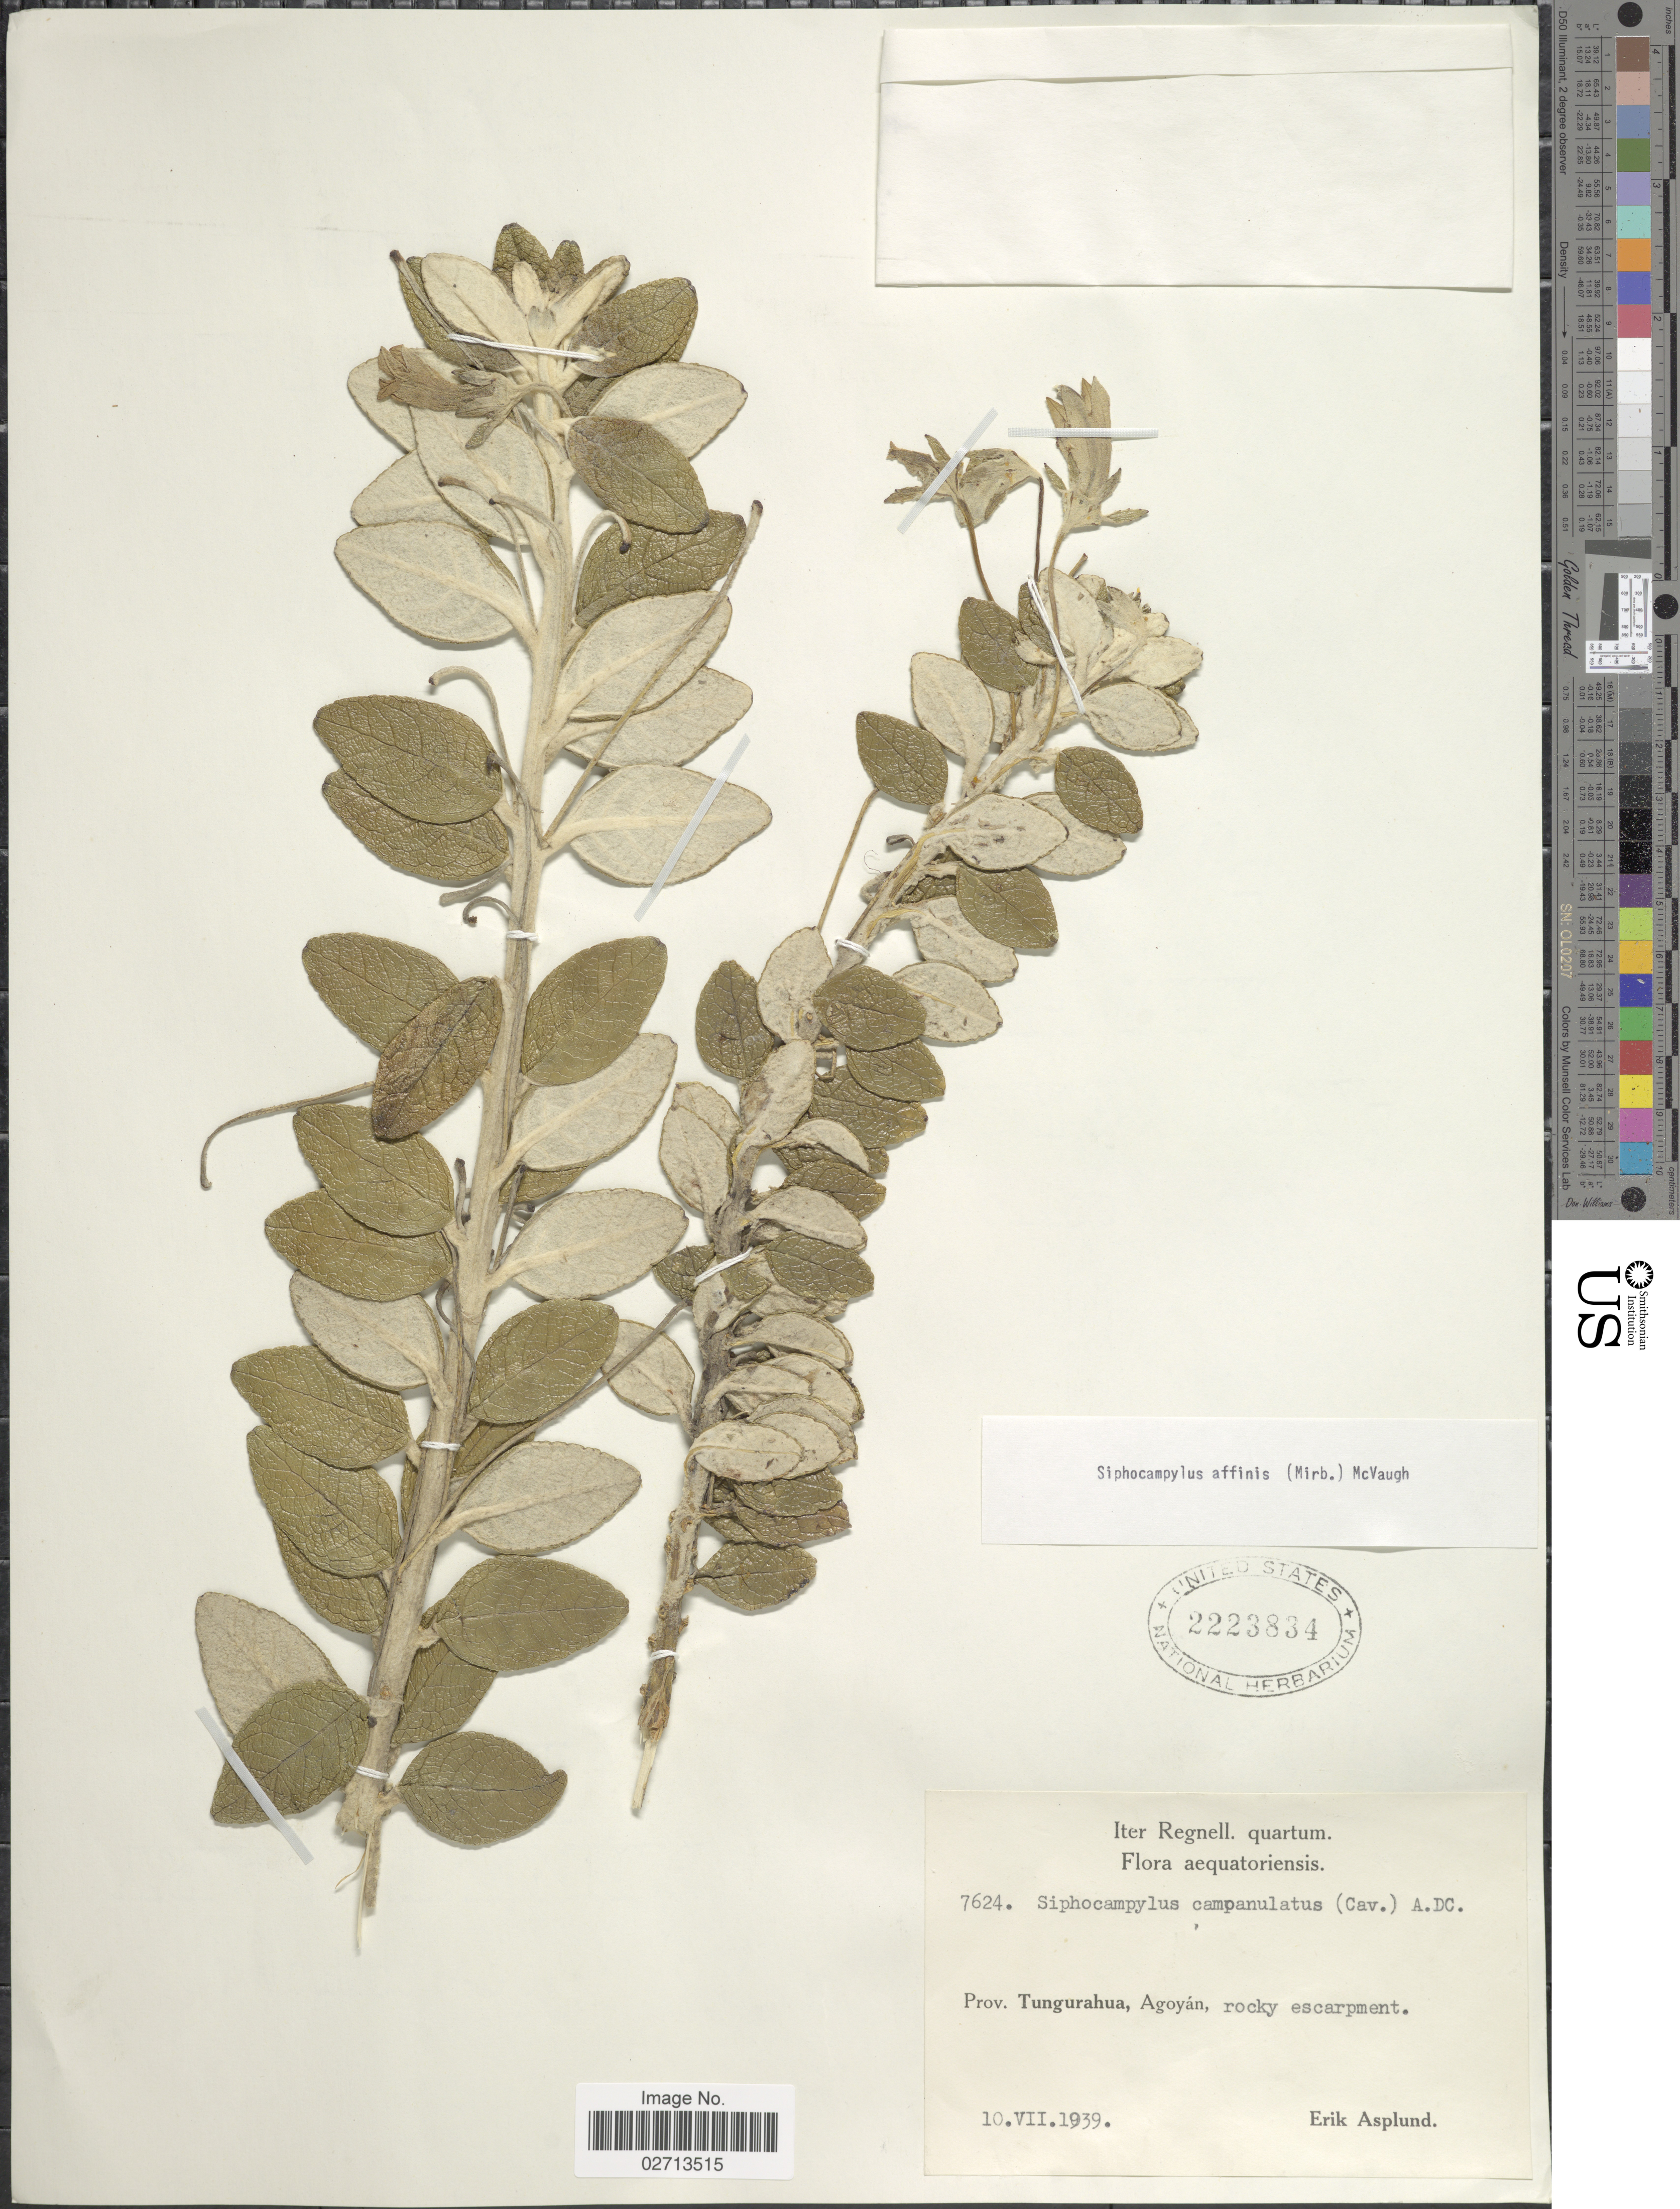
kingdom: Plantae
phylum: Tracheophyta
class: Magnoliopsida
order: Asterales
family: Campanulaceae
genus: Siphocampylus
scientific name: Siphocampylus affinis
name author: (Mirb.) McVaugh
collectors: E. Asplund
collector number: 7324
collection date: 1939-07-10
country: Ecuador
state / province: Tungurahua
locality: Aequatoriensis. Agoyan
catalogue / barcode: US 2223834